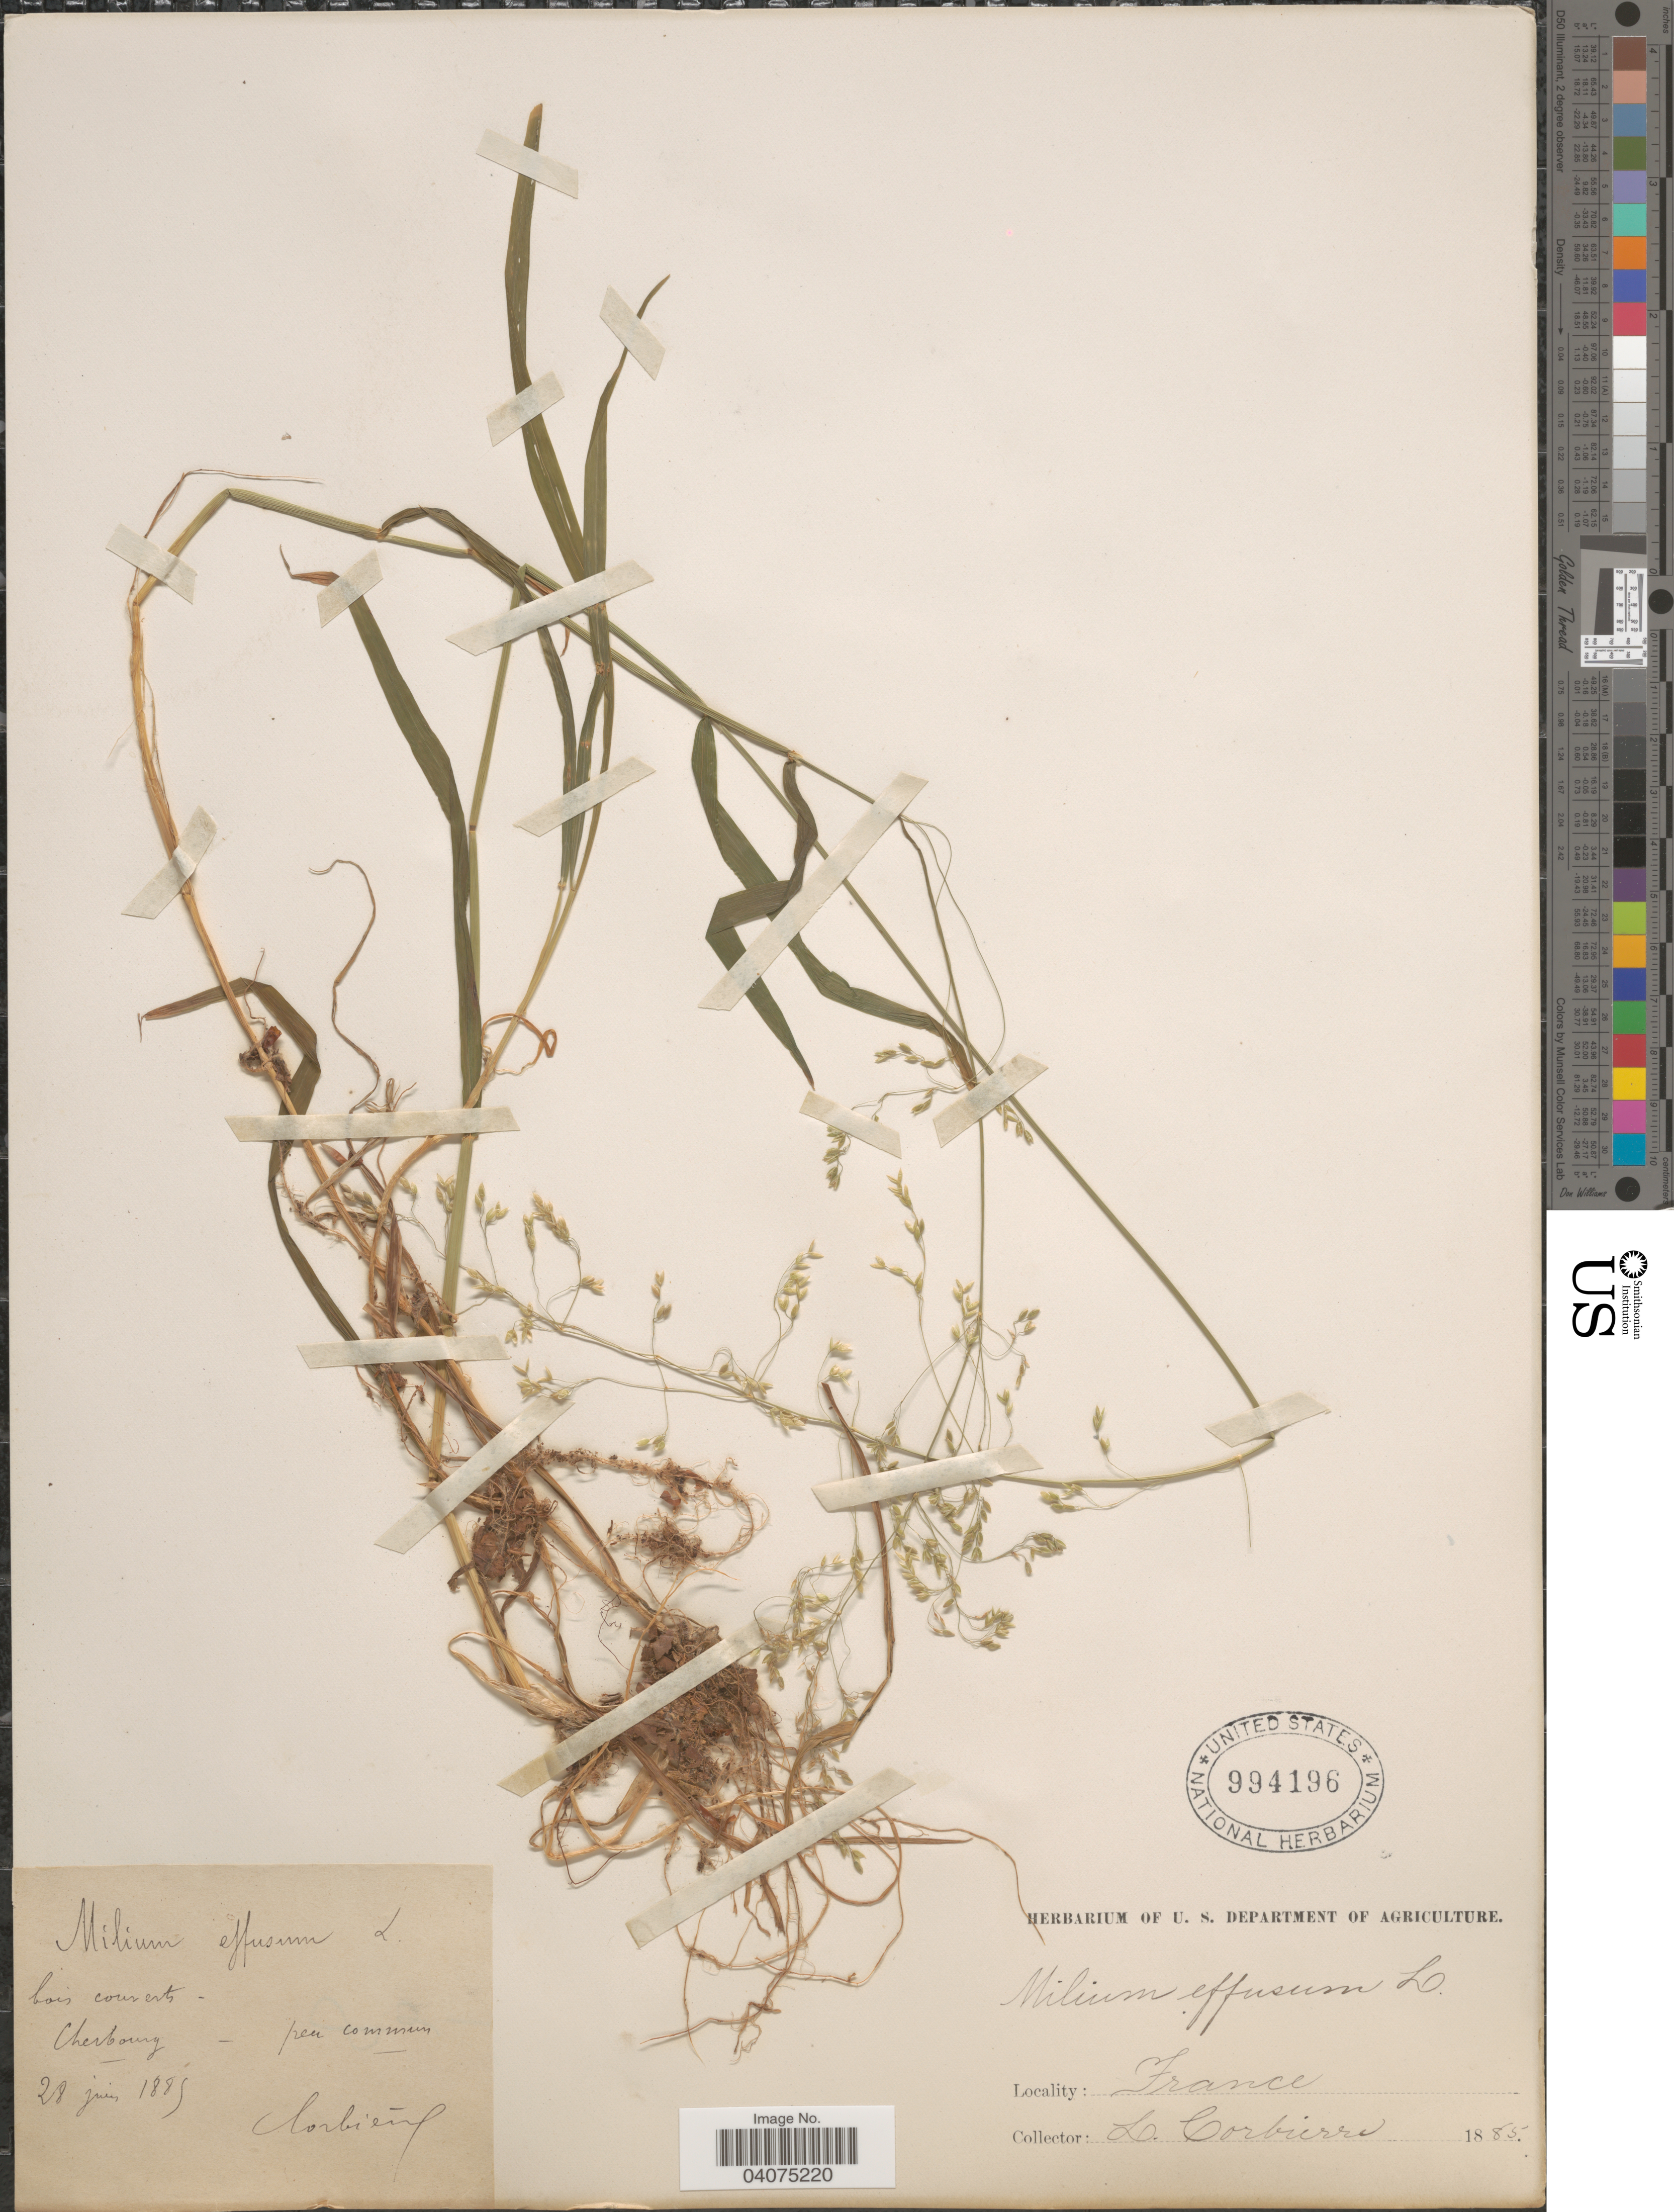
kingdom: Plantae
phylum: Tracheophyta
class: Liliopsida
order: Poales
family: Poaceae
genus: Milium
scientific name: Milium effusum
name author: L.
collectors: L. Corbière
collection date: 1885-06-28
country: France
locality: Bois couvert - Cherbourg.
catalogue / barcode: US 994196